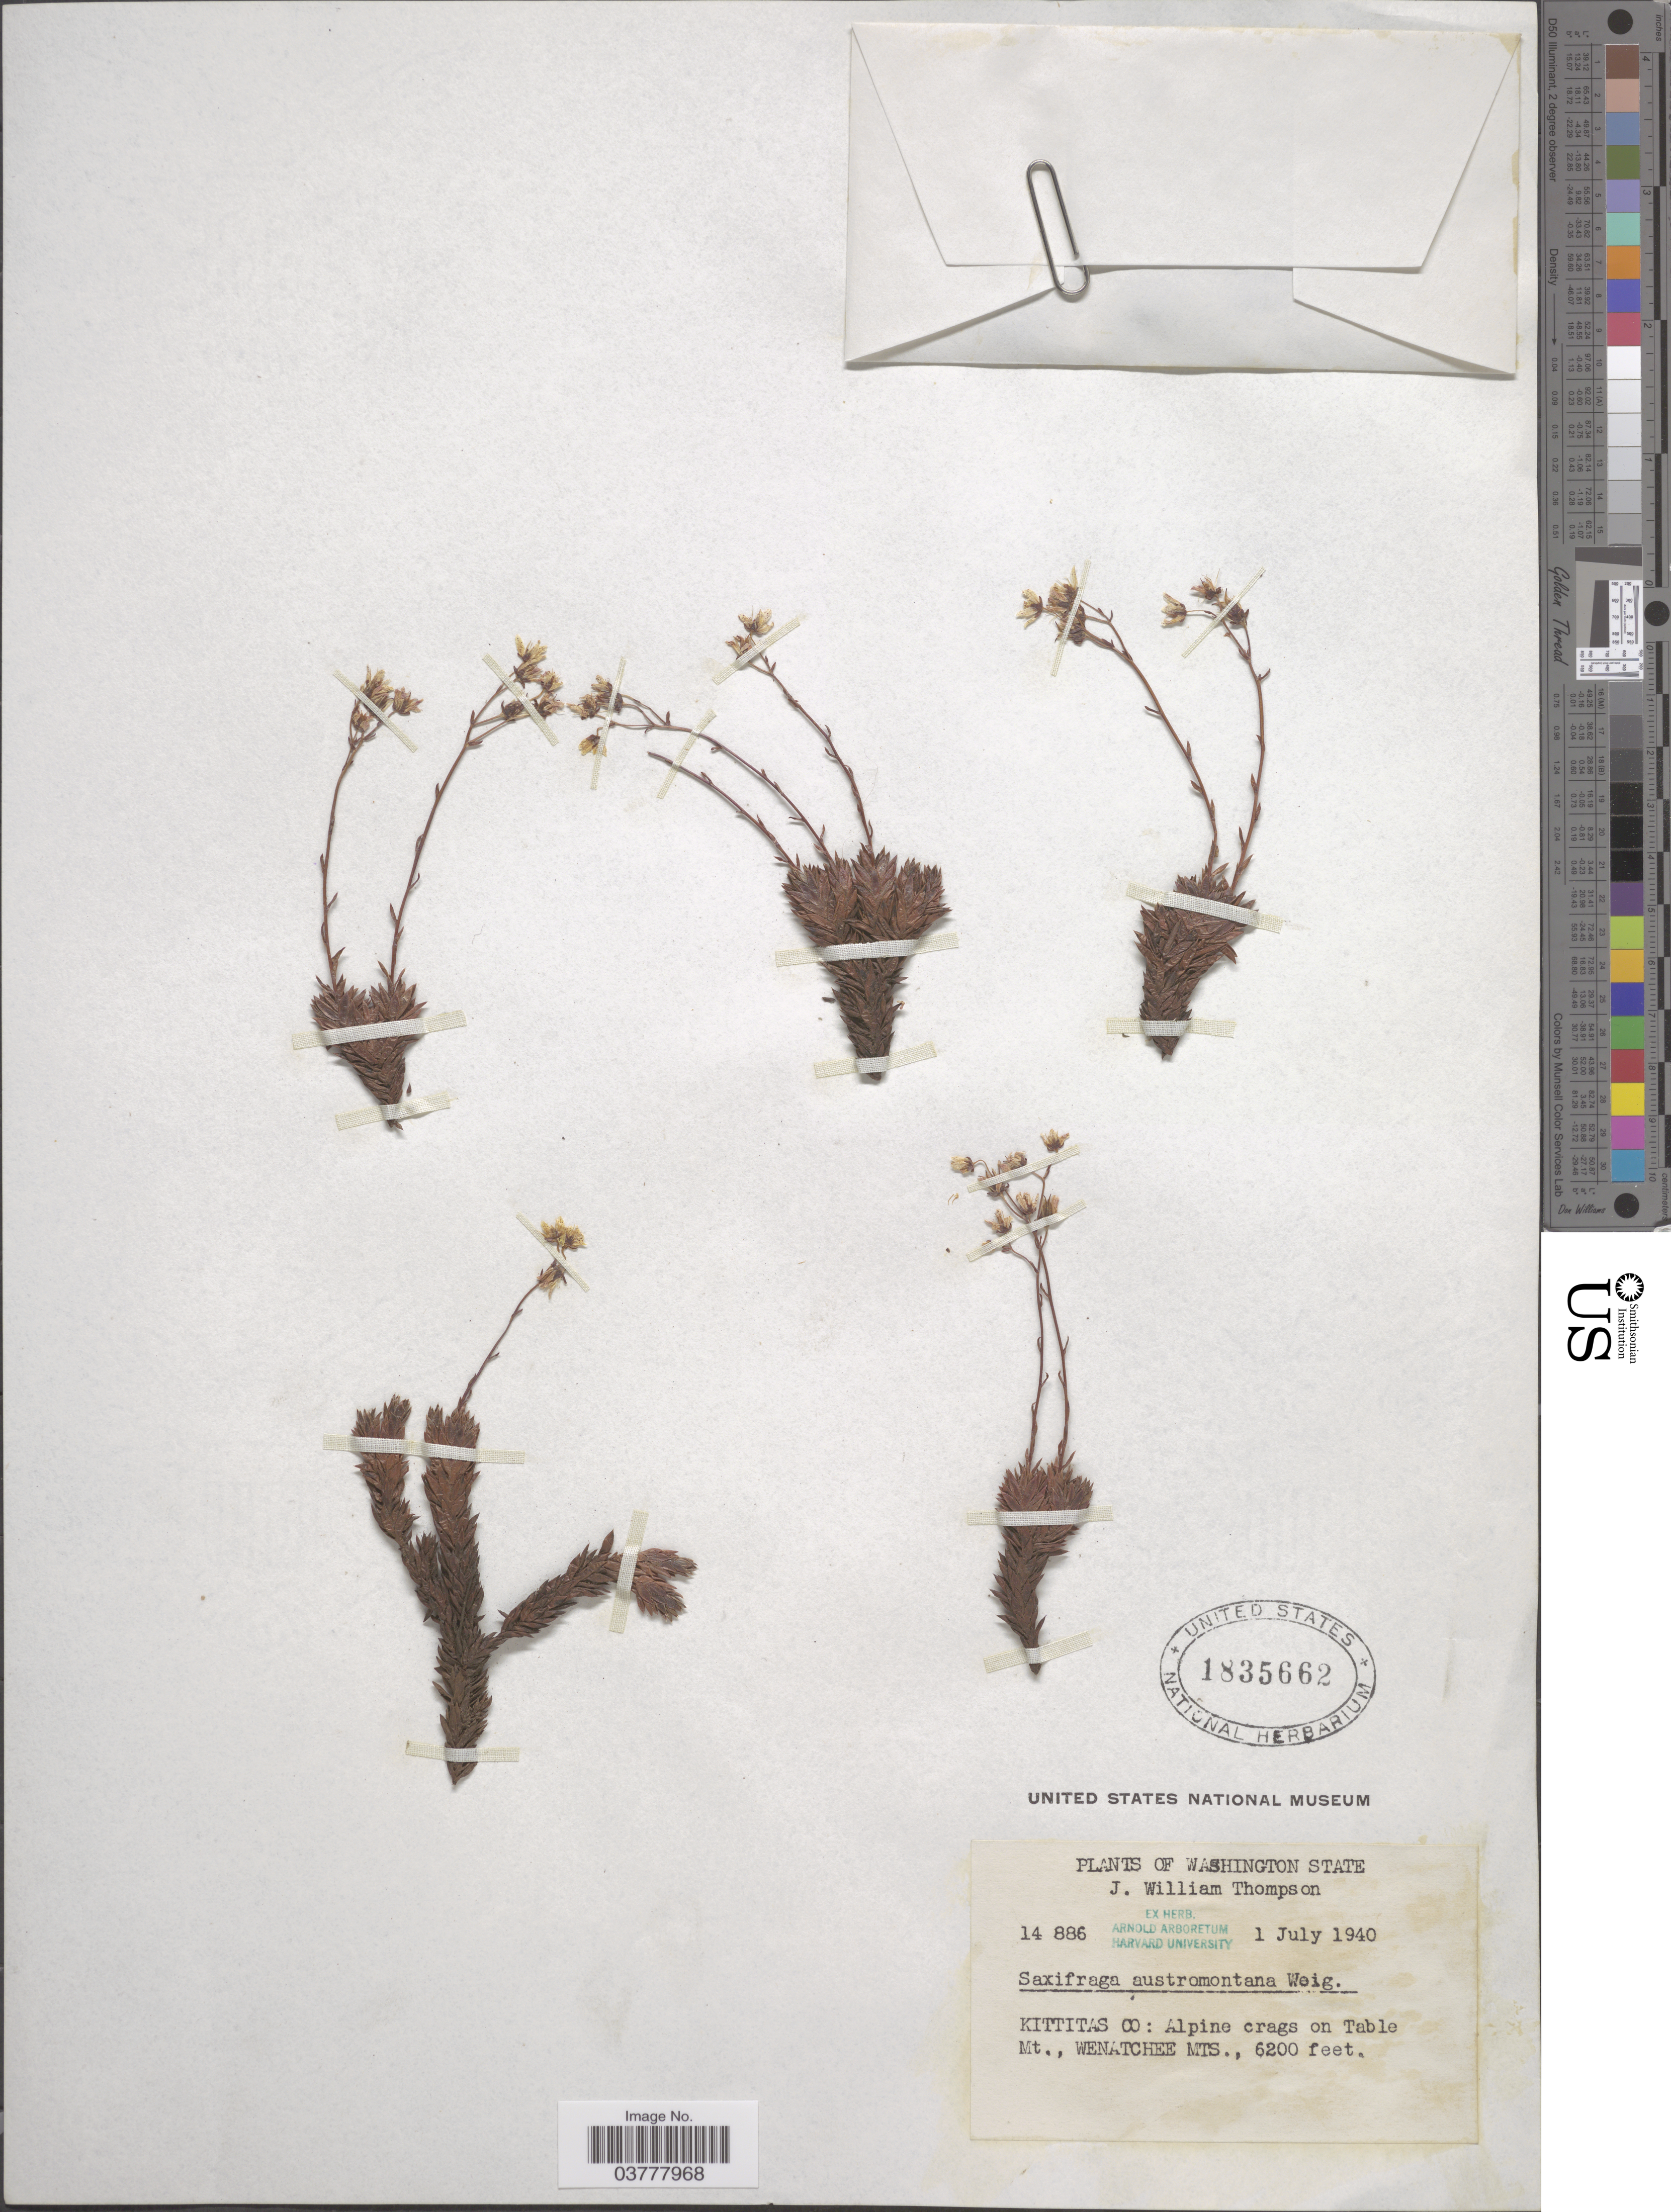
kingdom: Plantae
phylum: Tracheophyta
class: Magnoliopsida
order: Saxifragales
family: Saxifragaceae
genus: Saxifraga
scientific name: Saxifraga bronchialis subsp. austromontana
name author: (Wiegand) Piper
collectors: J. W. Thompson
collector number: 14886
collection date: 1940-07-01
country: United States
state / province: Washington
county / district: Kittitas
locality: Kittitas Co: Alpine crags on Table Mt., Wenatchee Mts.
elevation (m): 1890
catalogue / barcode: US 1835662